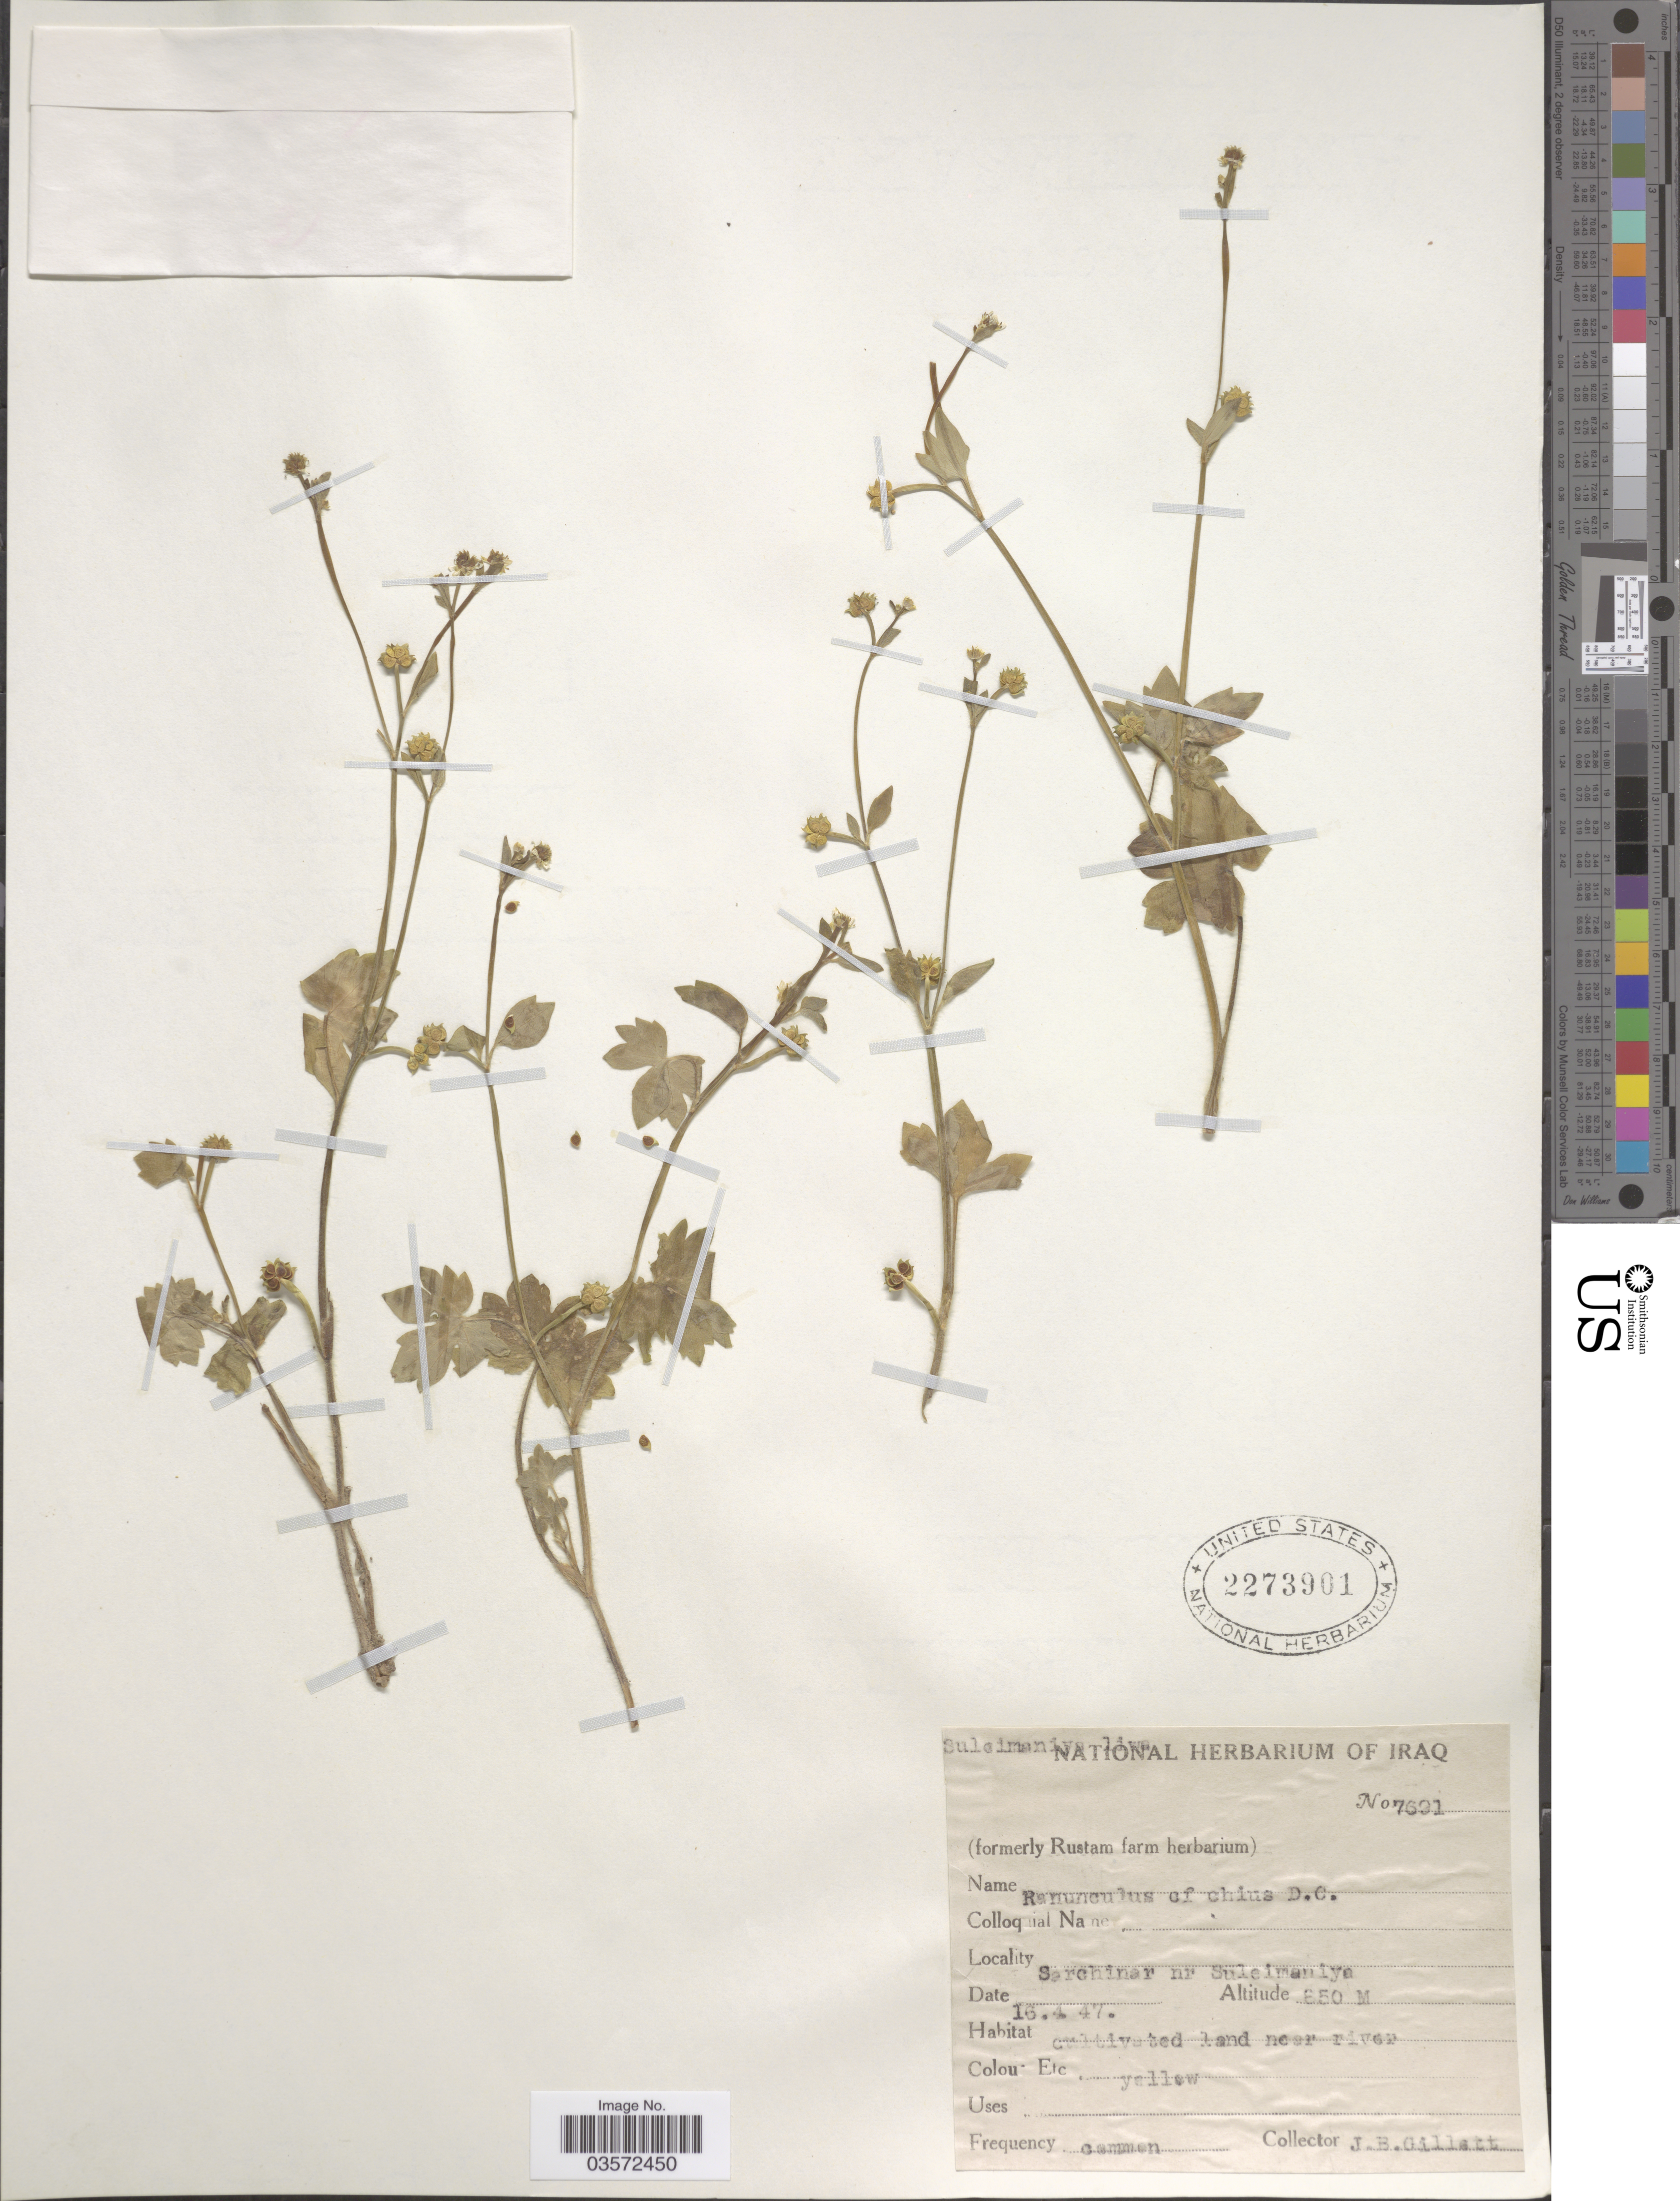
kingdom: Plantae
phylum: Tracheophyta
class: Magnoliopsida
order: Ranunculales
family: Ranunculaceae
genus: Ranunculus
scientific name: Ranunculus chius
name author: DC.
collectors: J. B. Gillett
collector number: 7691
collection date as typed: Transcribed d/m/y: 16/4/47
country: Iraq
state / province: As Sulaymānīyah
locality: Suleimaniya liwa. Sarchinar nr Suleimaniya. Cultivated land near river.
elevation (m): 650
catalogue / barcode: US 2273901